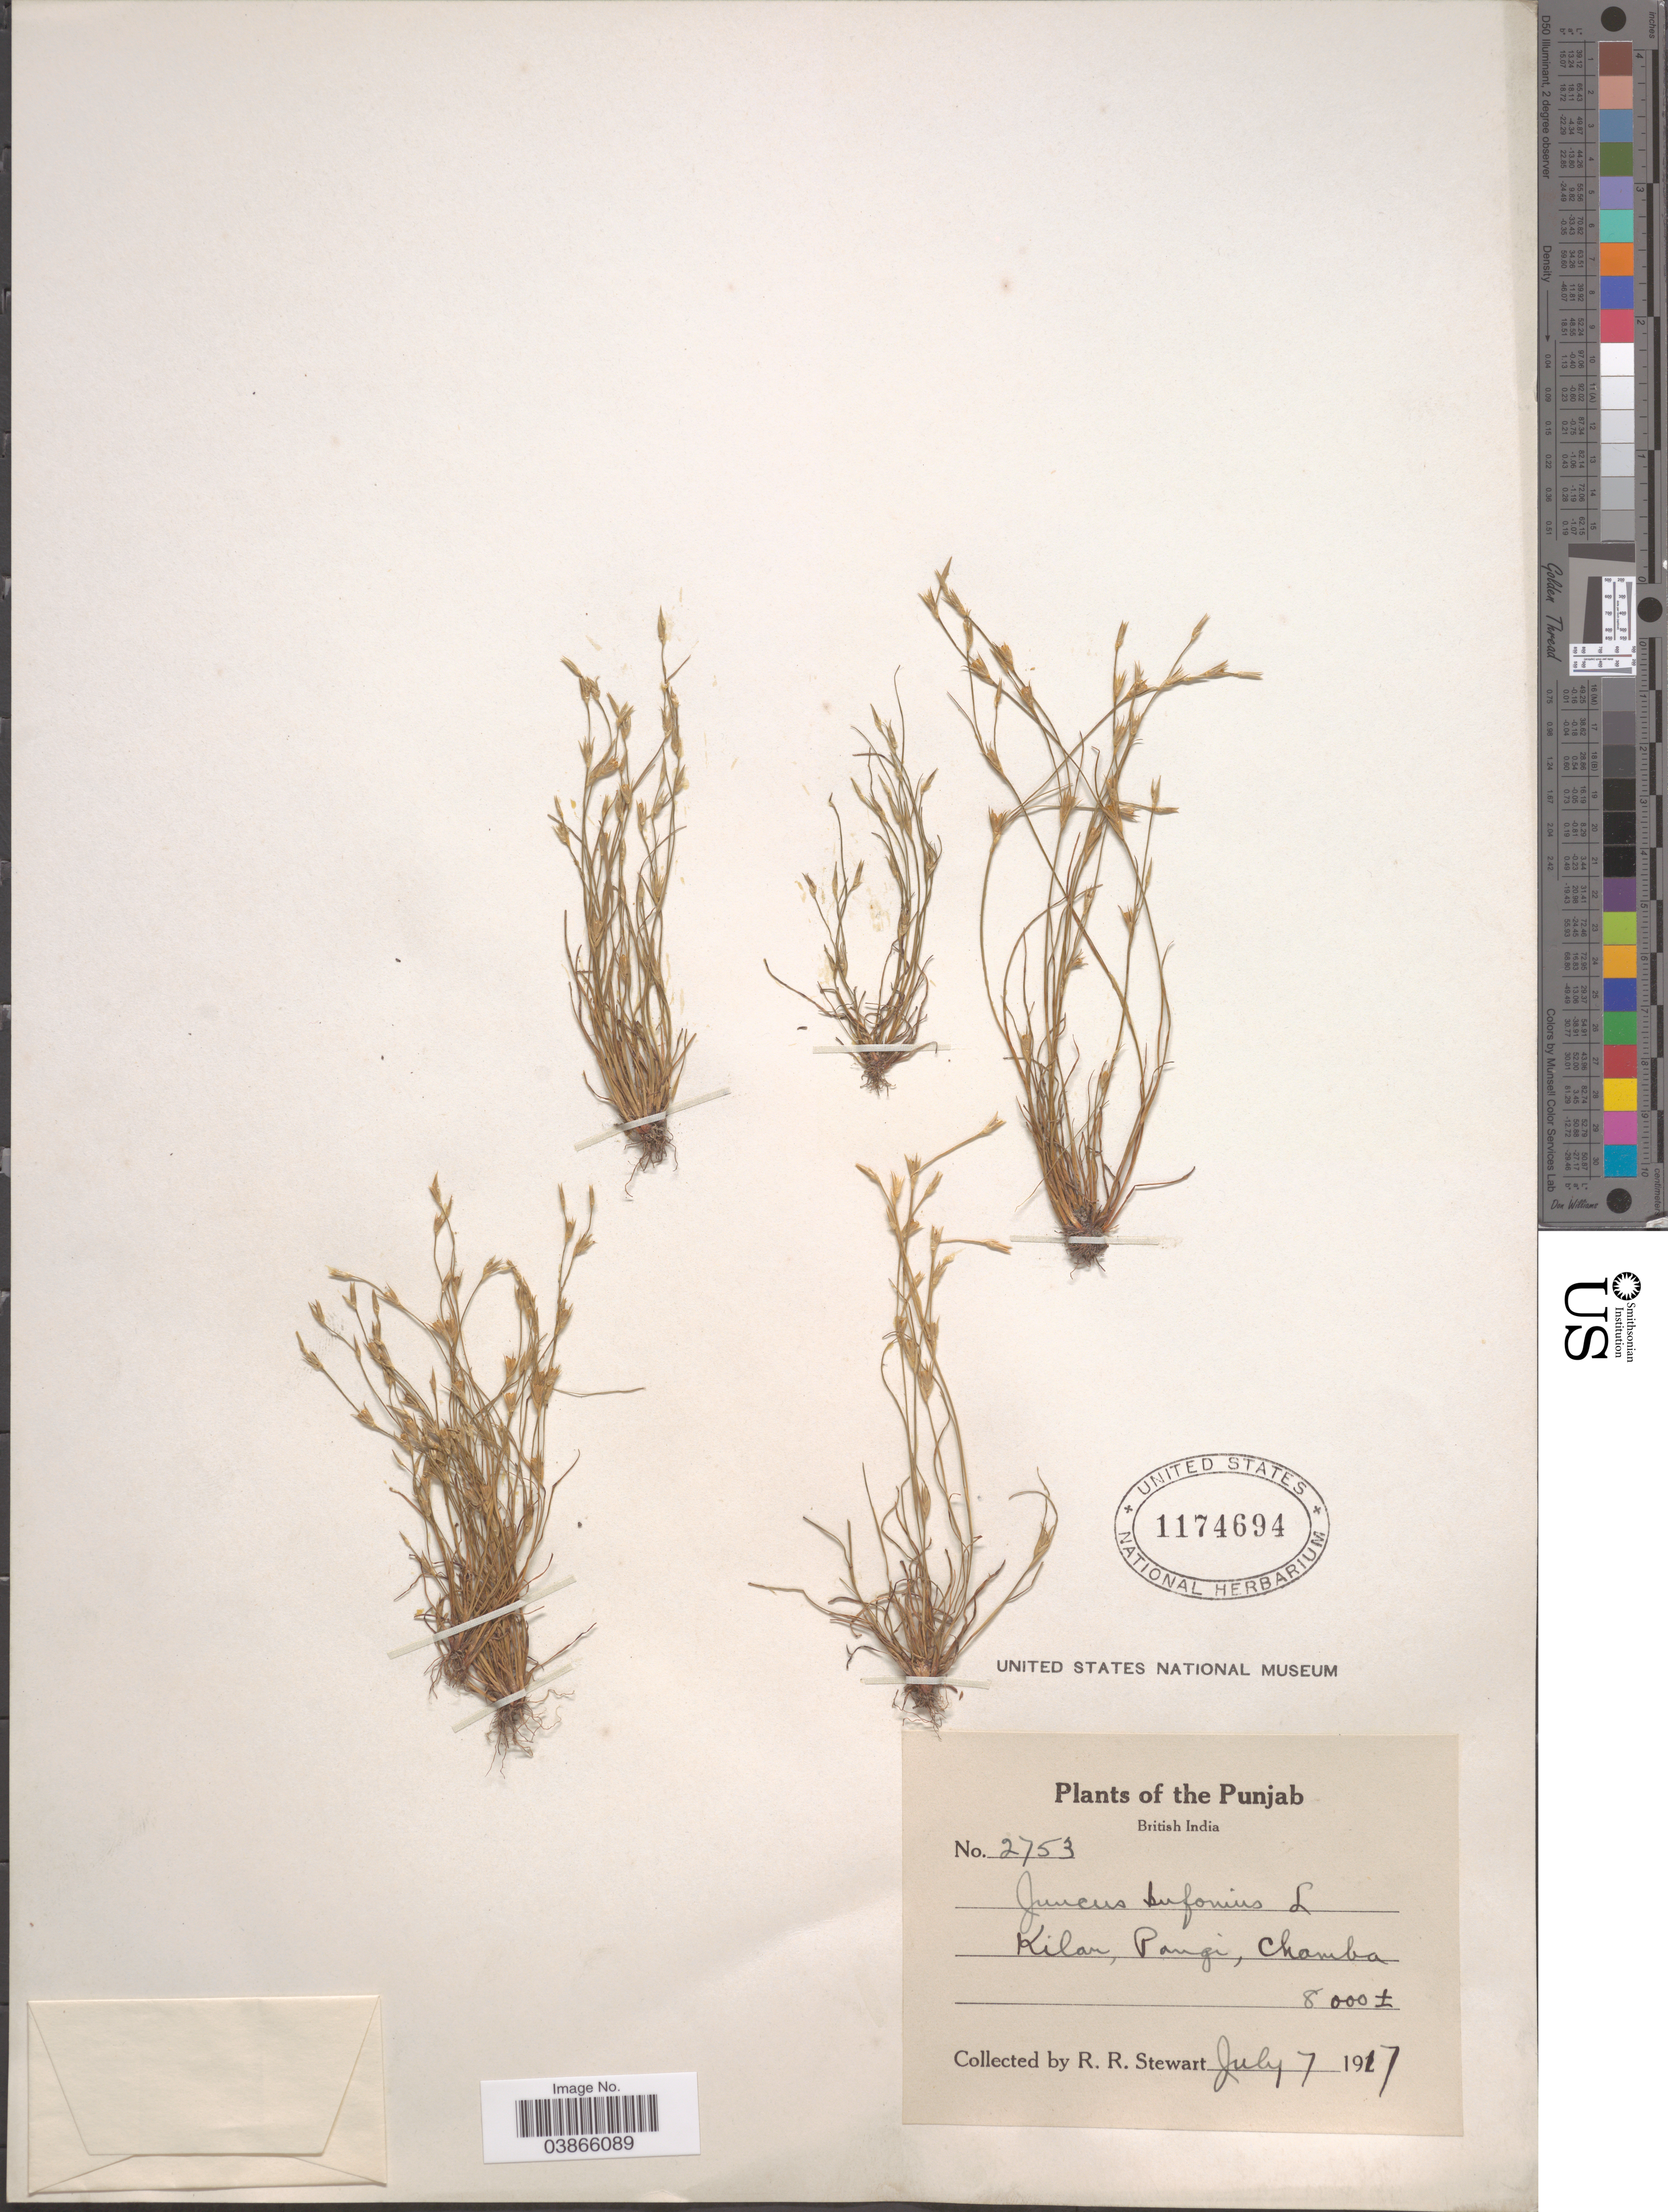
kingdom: Plantae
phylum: Tracheophyta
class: Liliopsida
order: Poales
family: Juncaceae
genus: Juncus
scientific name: Juncus bufonius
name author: L.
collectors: R. Stewart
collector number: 2753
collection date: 1917-07-07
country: India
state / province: Punjab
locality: British India. Kilan, Pangi, Chamba.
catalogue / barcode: US 1174694